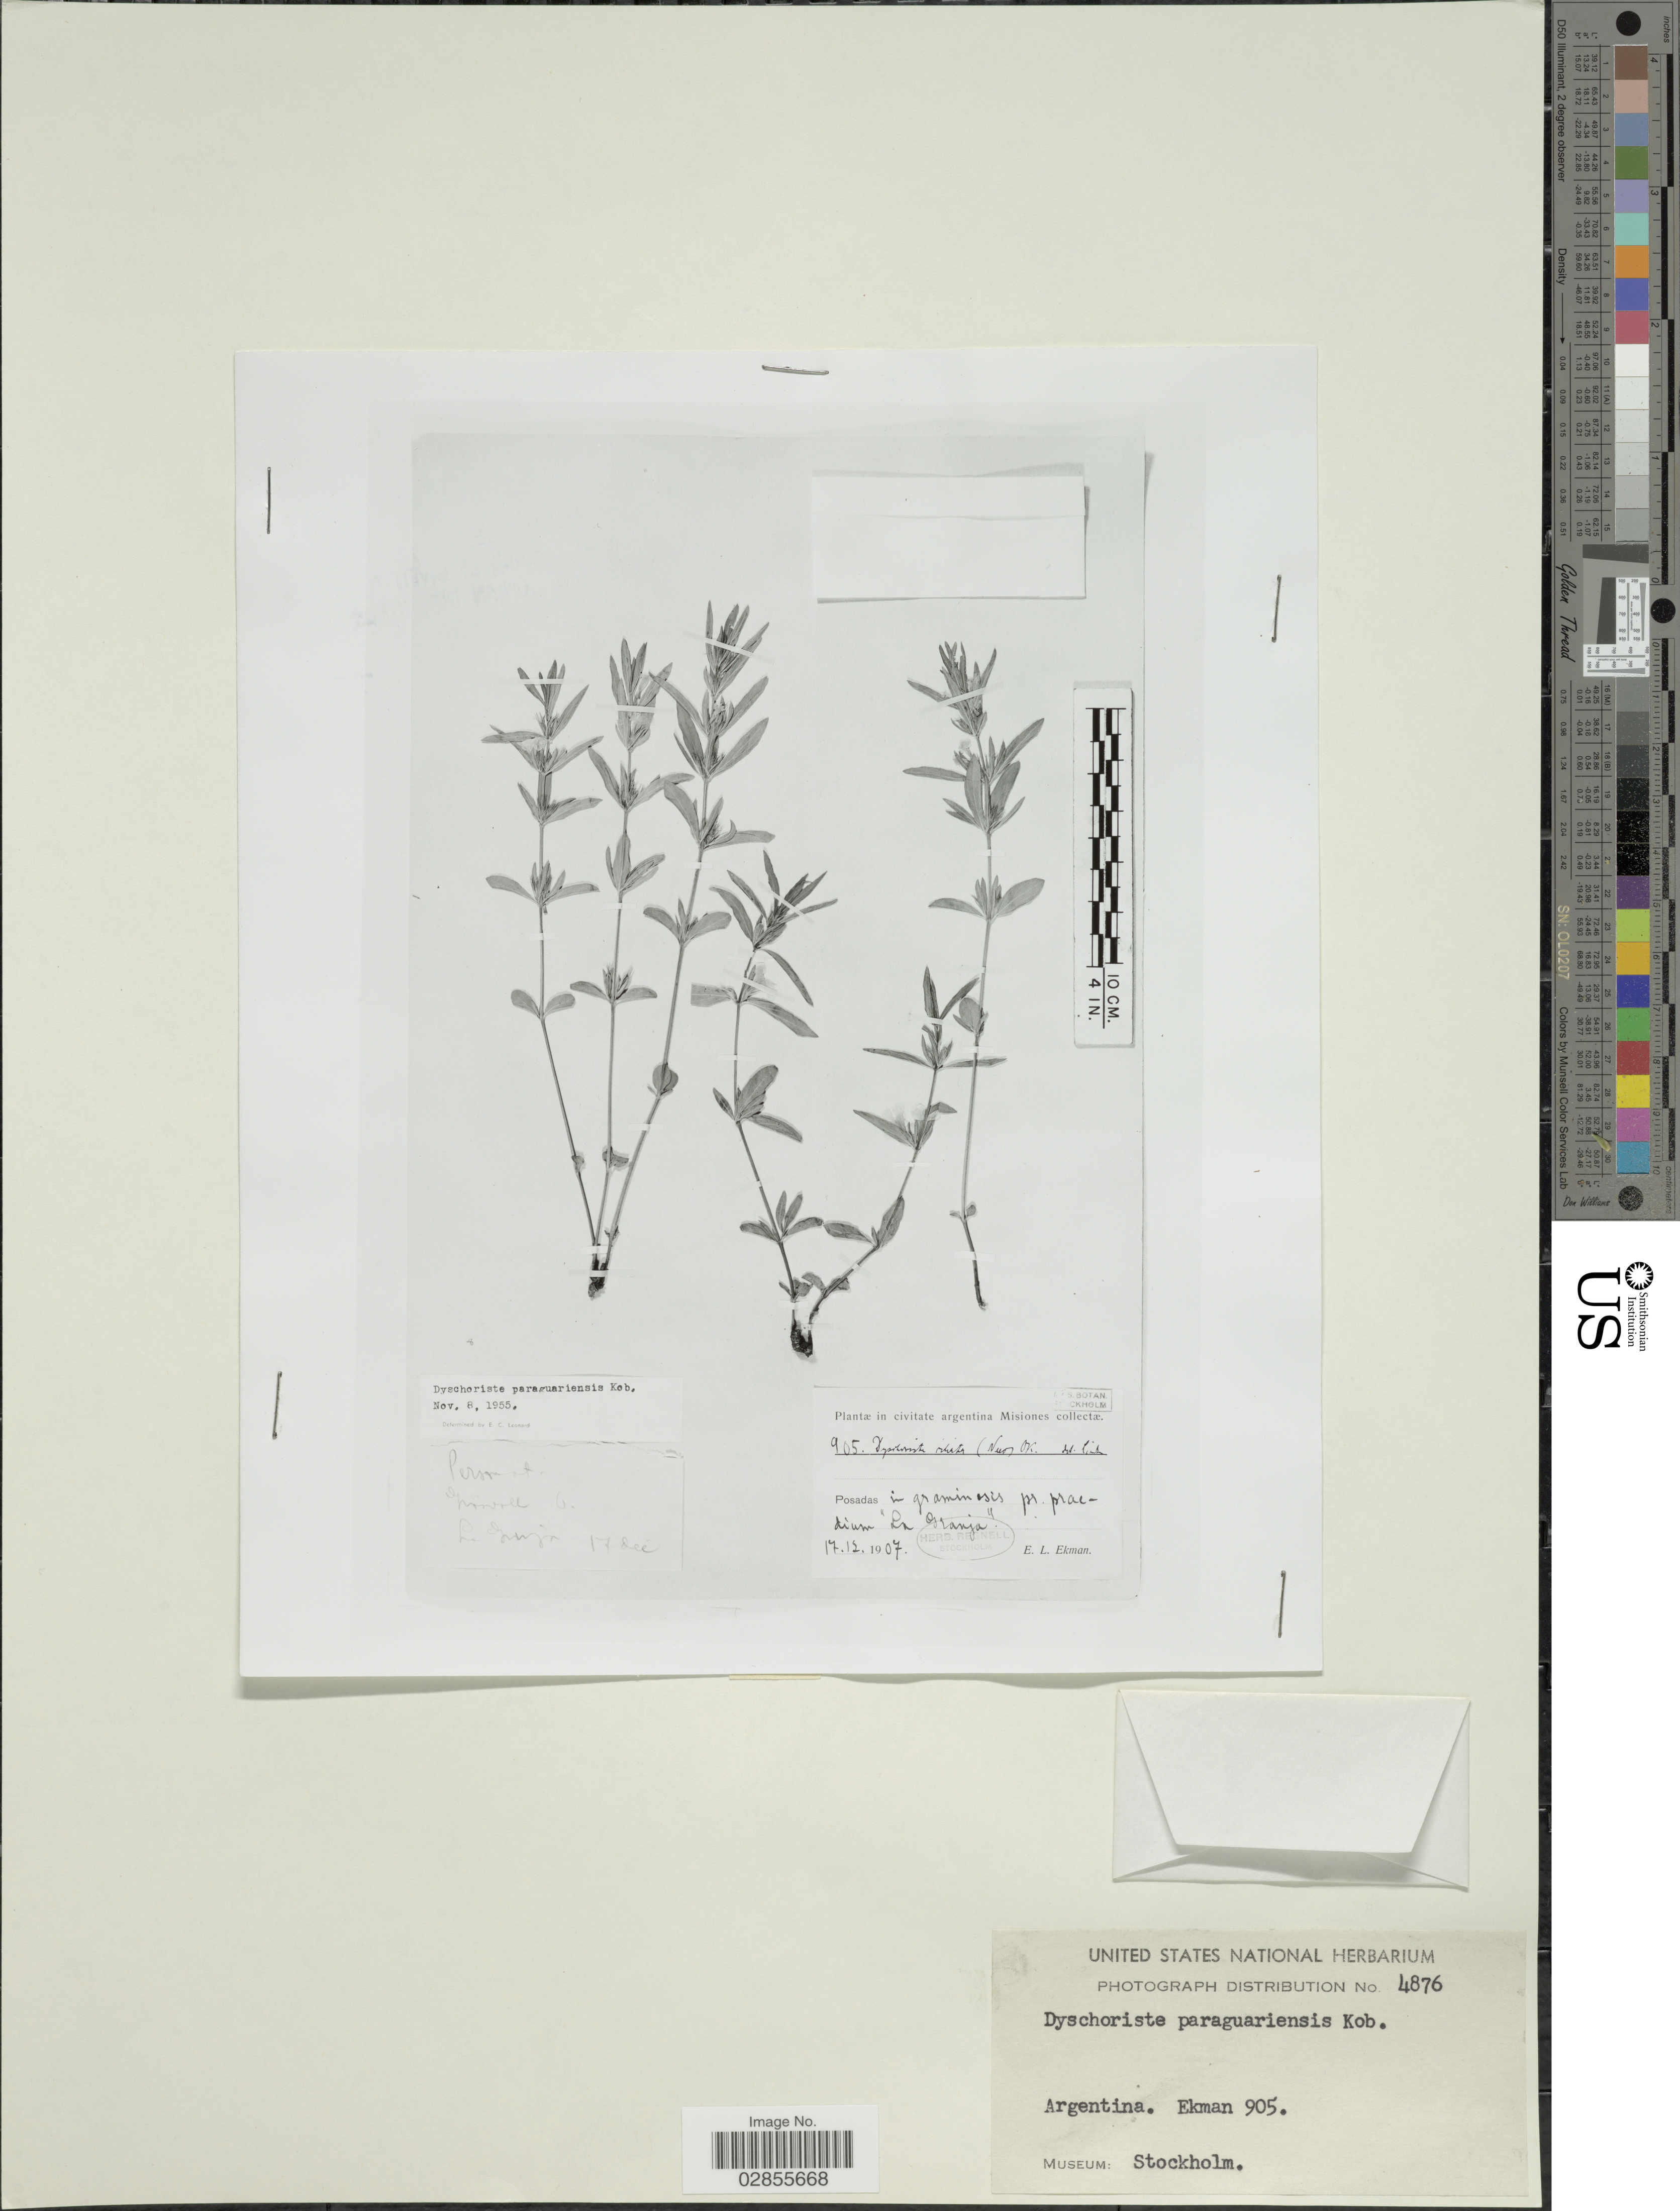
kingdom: Plantae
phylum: Tracheophyta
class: Magnoliopsida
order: Lamiales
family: Acanthaceae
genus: Dyschoriste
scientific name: Dyschoriste lavandulacea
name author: (Nees) Kuntze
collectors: E. L. Ekman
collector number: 905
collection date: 1907-12-17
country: Argentina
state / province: Misiones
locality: In civitate argentina Misiones. Posadas in graminosis pr. praedium "La Granja".